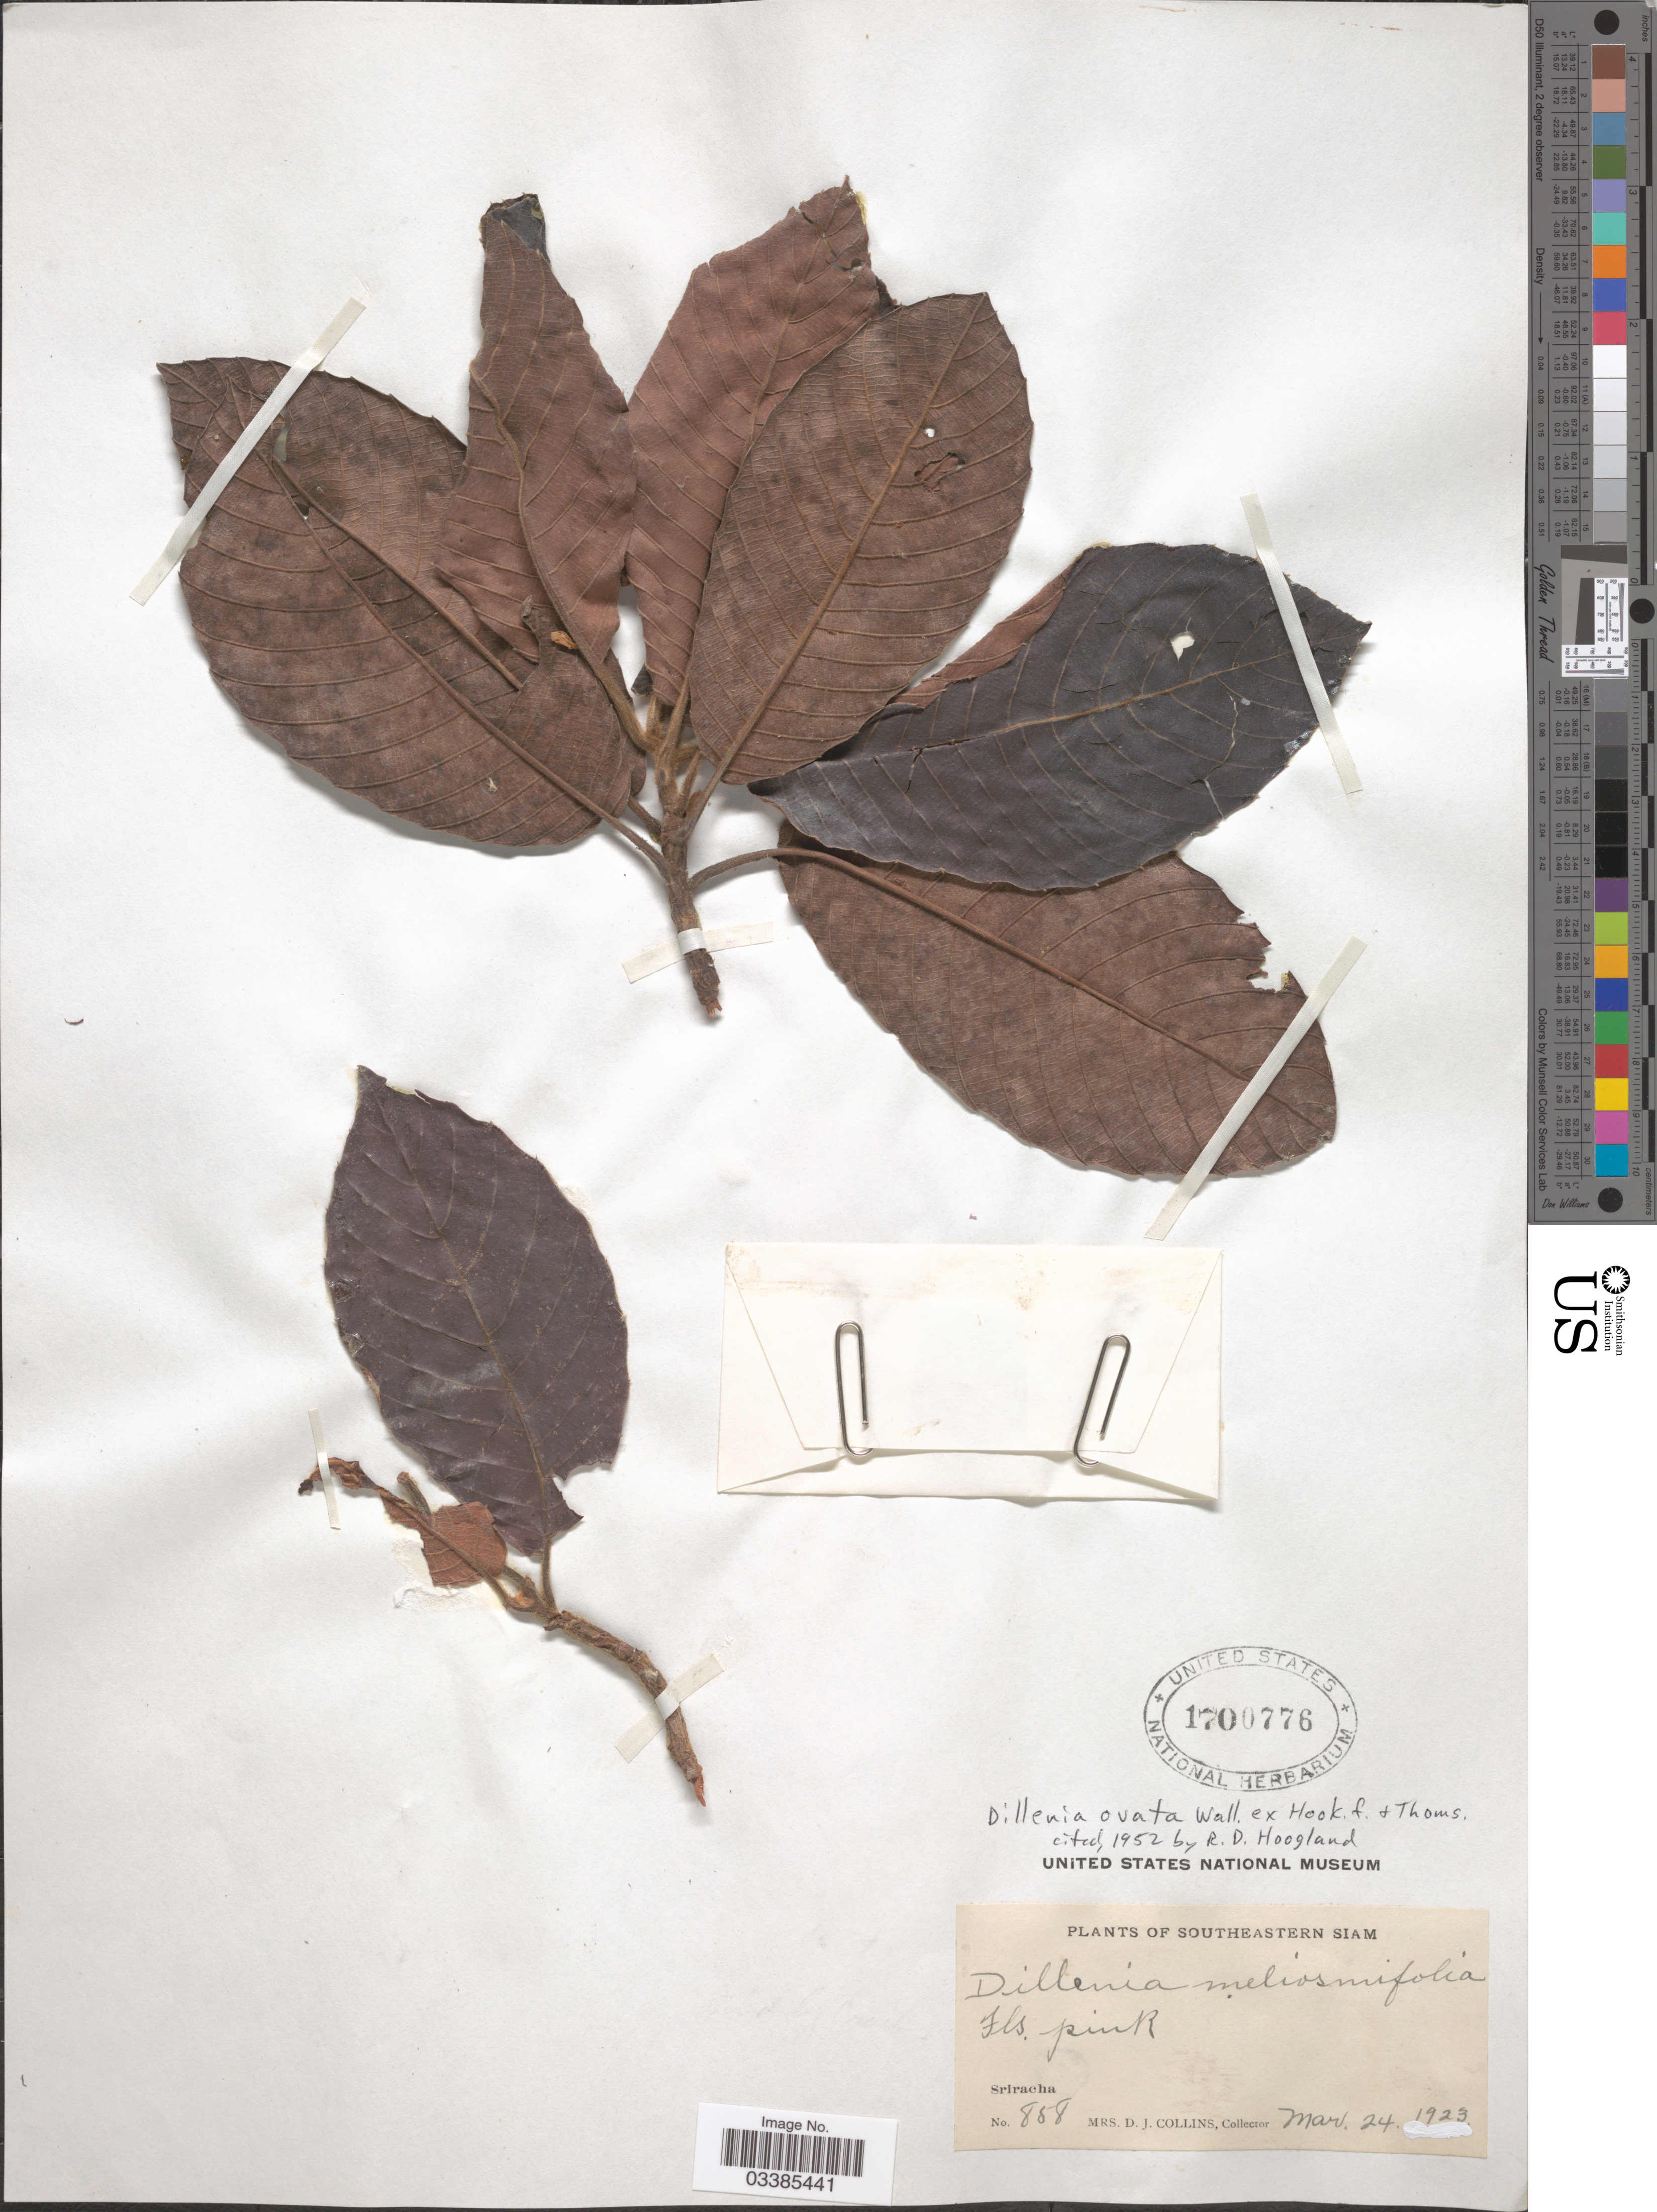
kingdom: Plantae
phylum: Tracheophyta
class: Magnoliopsida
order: Dilleniales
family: Dilleniaceae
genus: Dillenia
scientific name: Dillenia ovata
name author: Wall. ex Hook. f. & Thoms.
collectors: Mrs. D. J. Collins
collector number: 858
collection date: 1923-03-24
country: Thailand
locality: Southeastern Siam, Sriracha.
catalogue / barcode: US 1700776